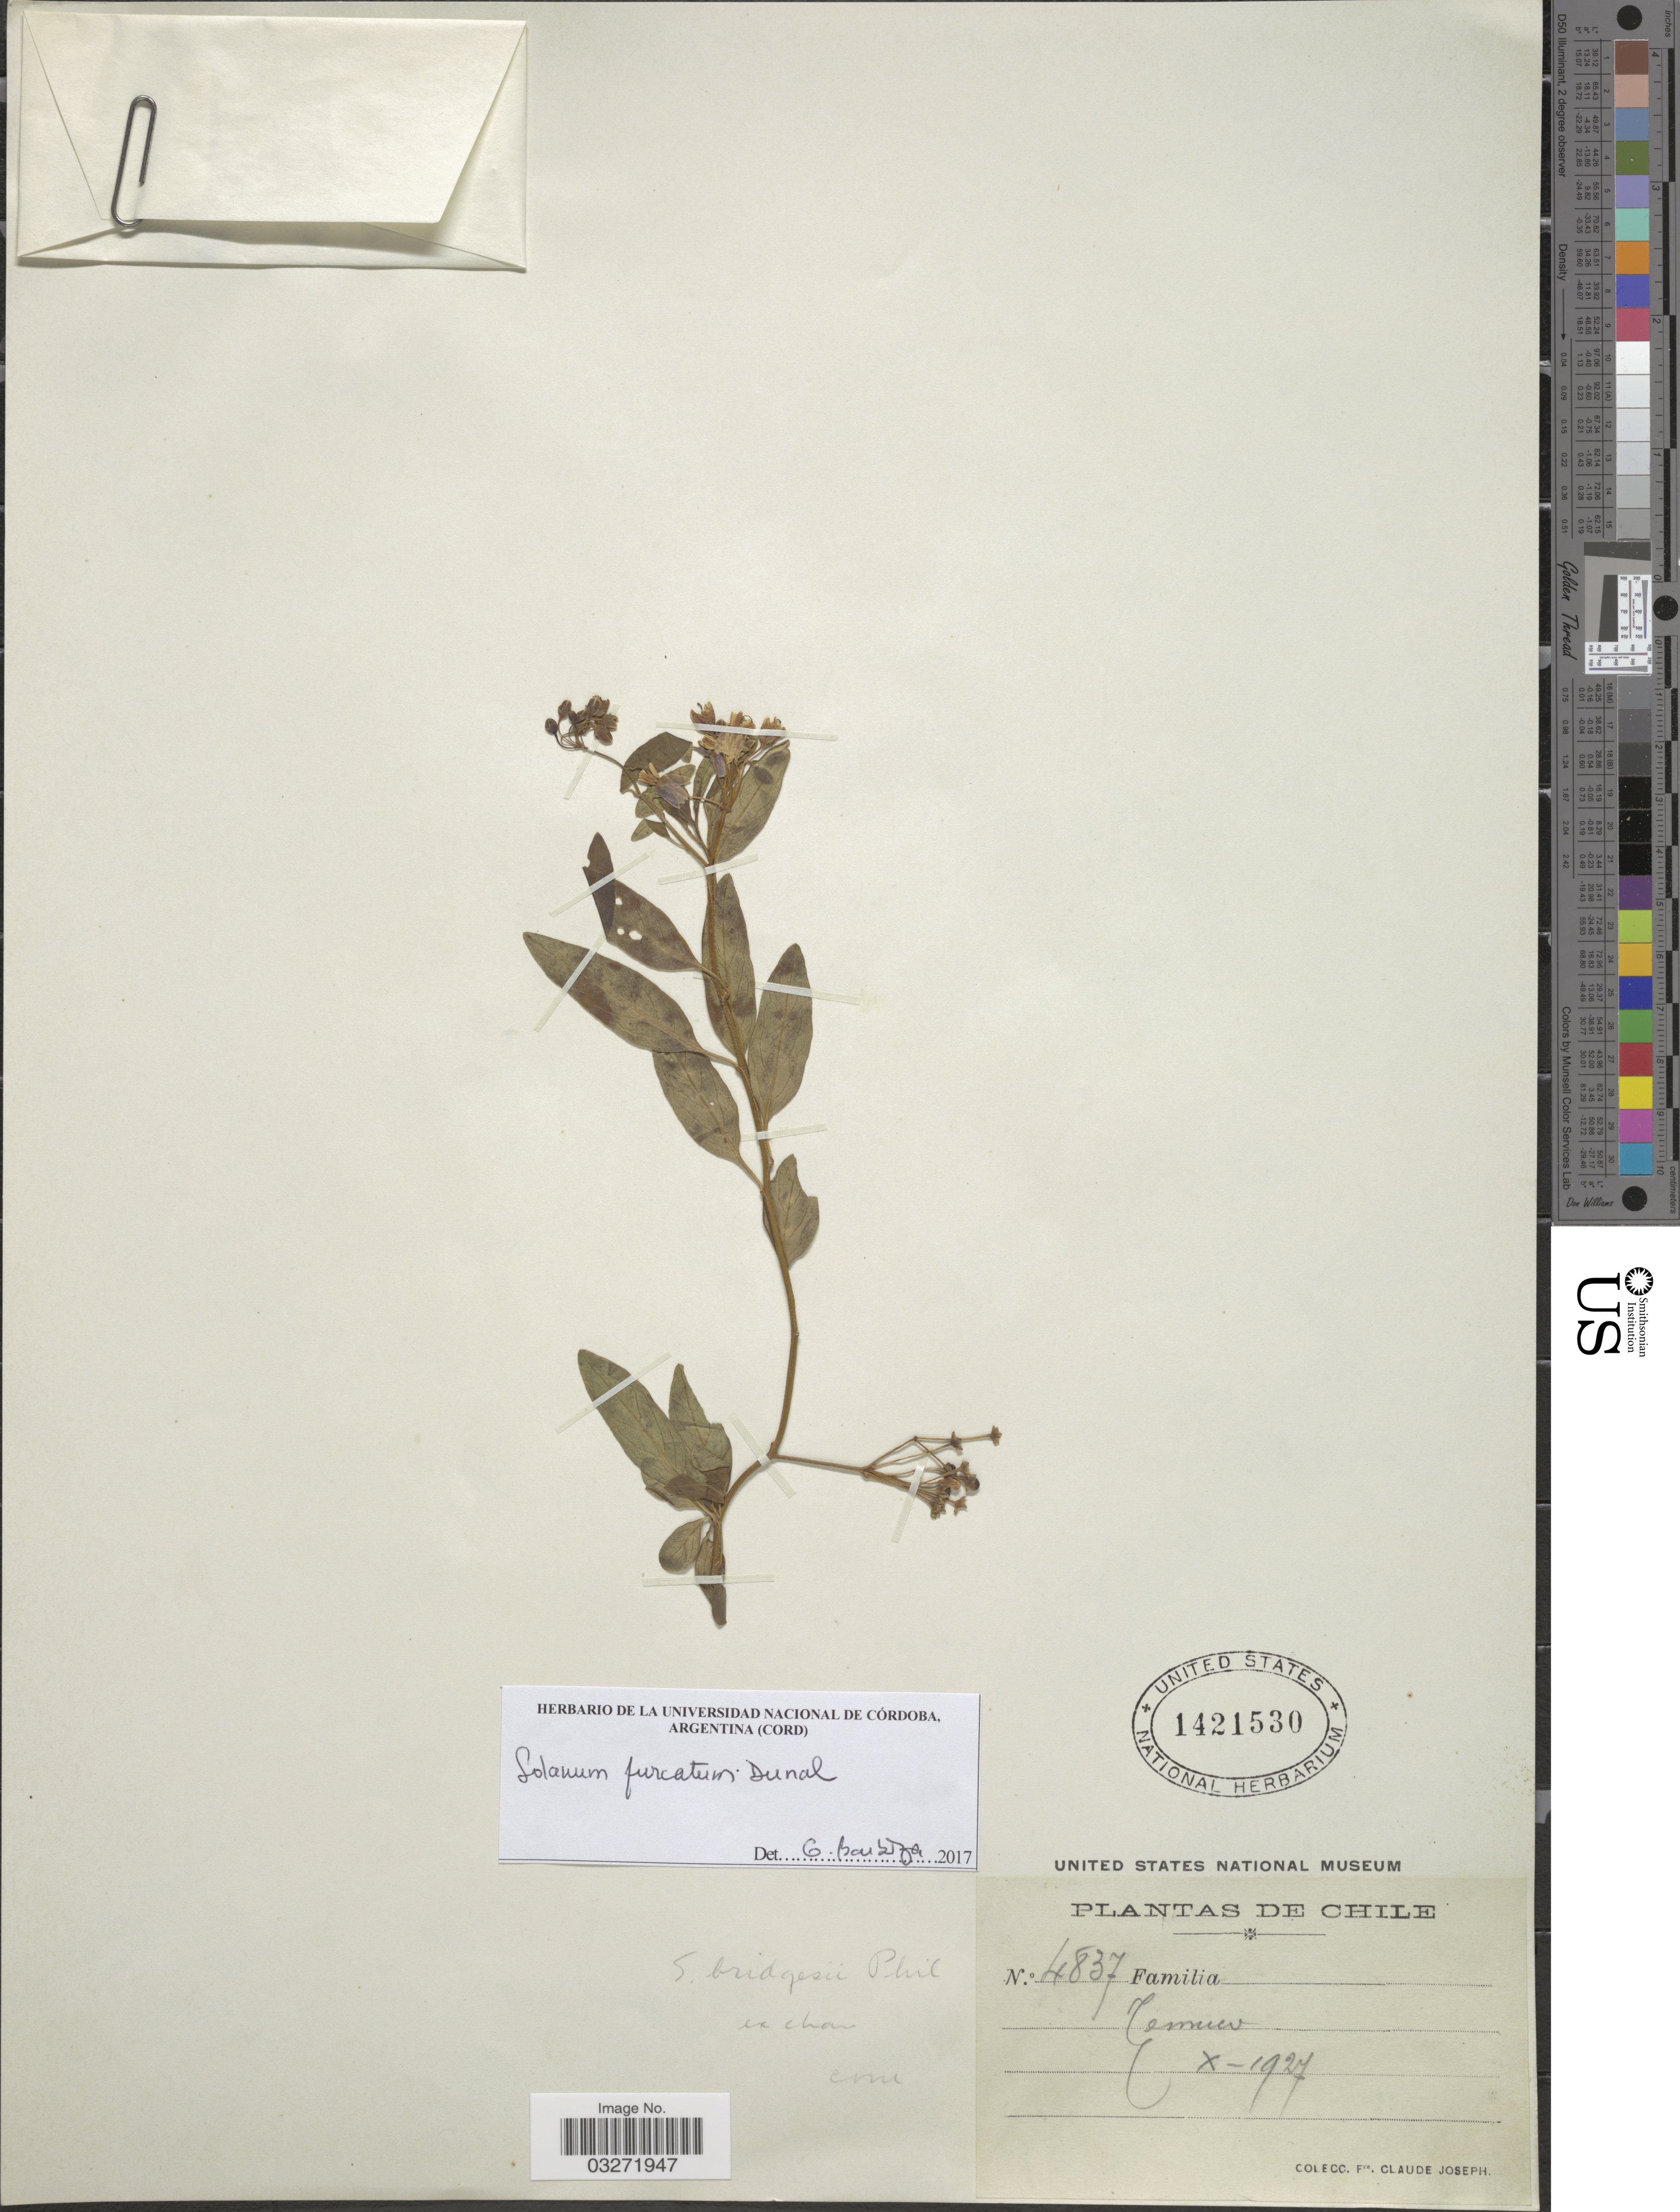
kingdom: Plantae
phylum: Tracheophyta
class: Magnoliopsida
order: Solanales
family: Solanaceae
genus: Solanum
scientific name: Solanum furcatum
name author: Dunal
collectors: Bro. Claude-Joseph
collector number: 4837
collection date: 1927-10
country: Chile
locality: Temuco.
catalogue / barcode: US 1421530